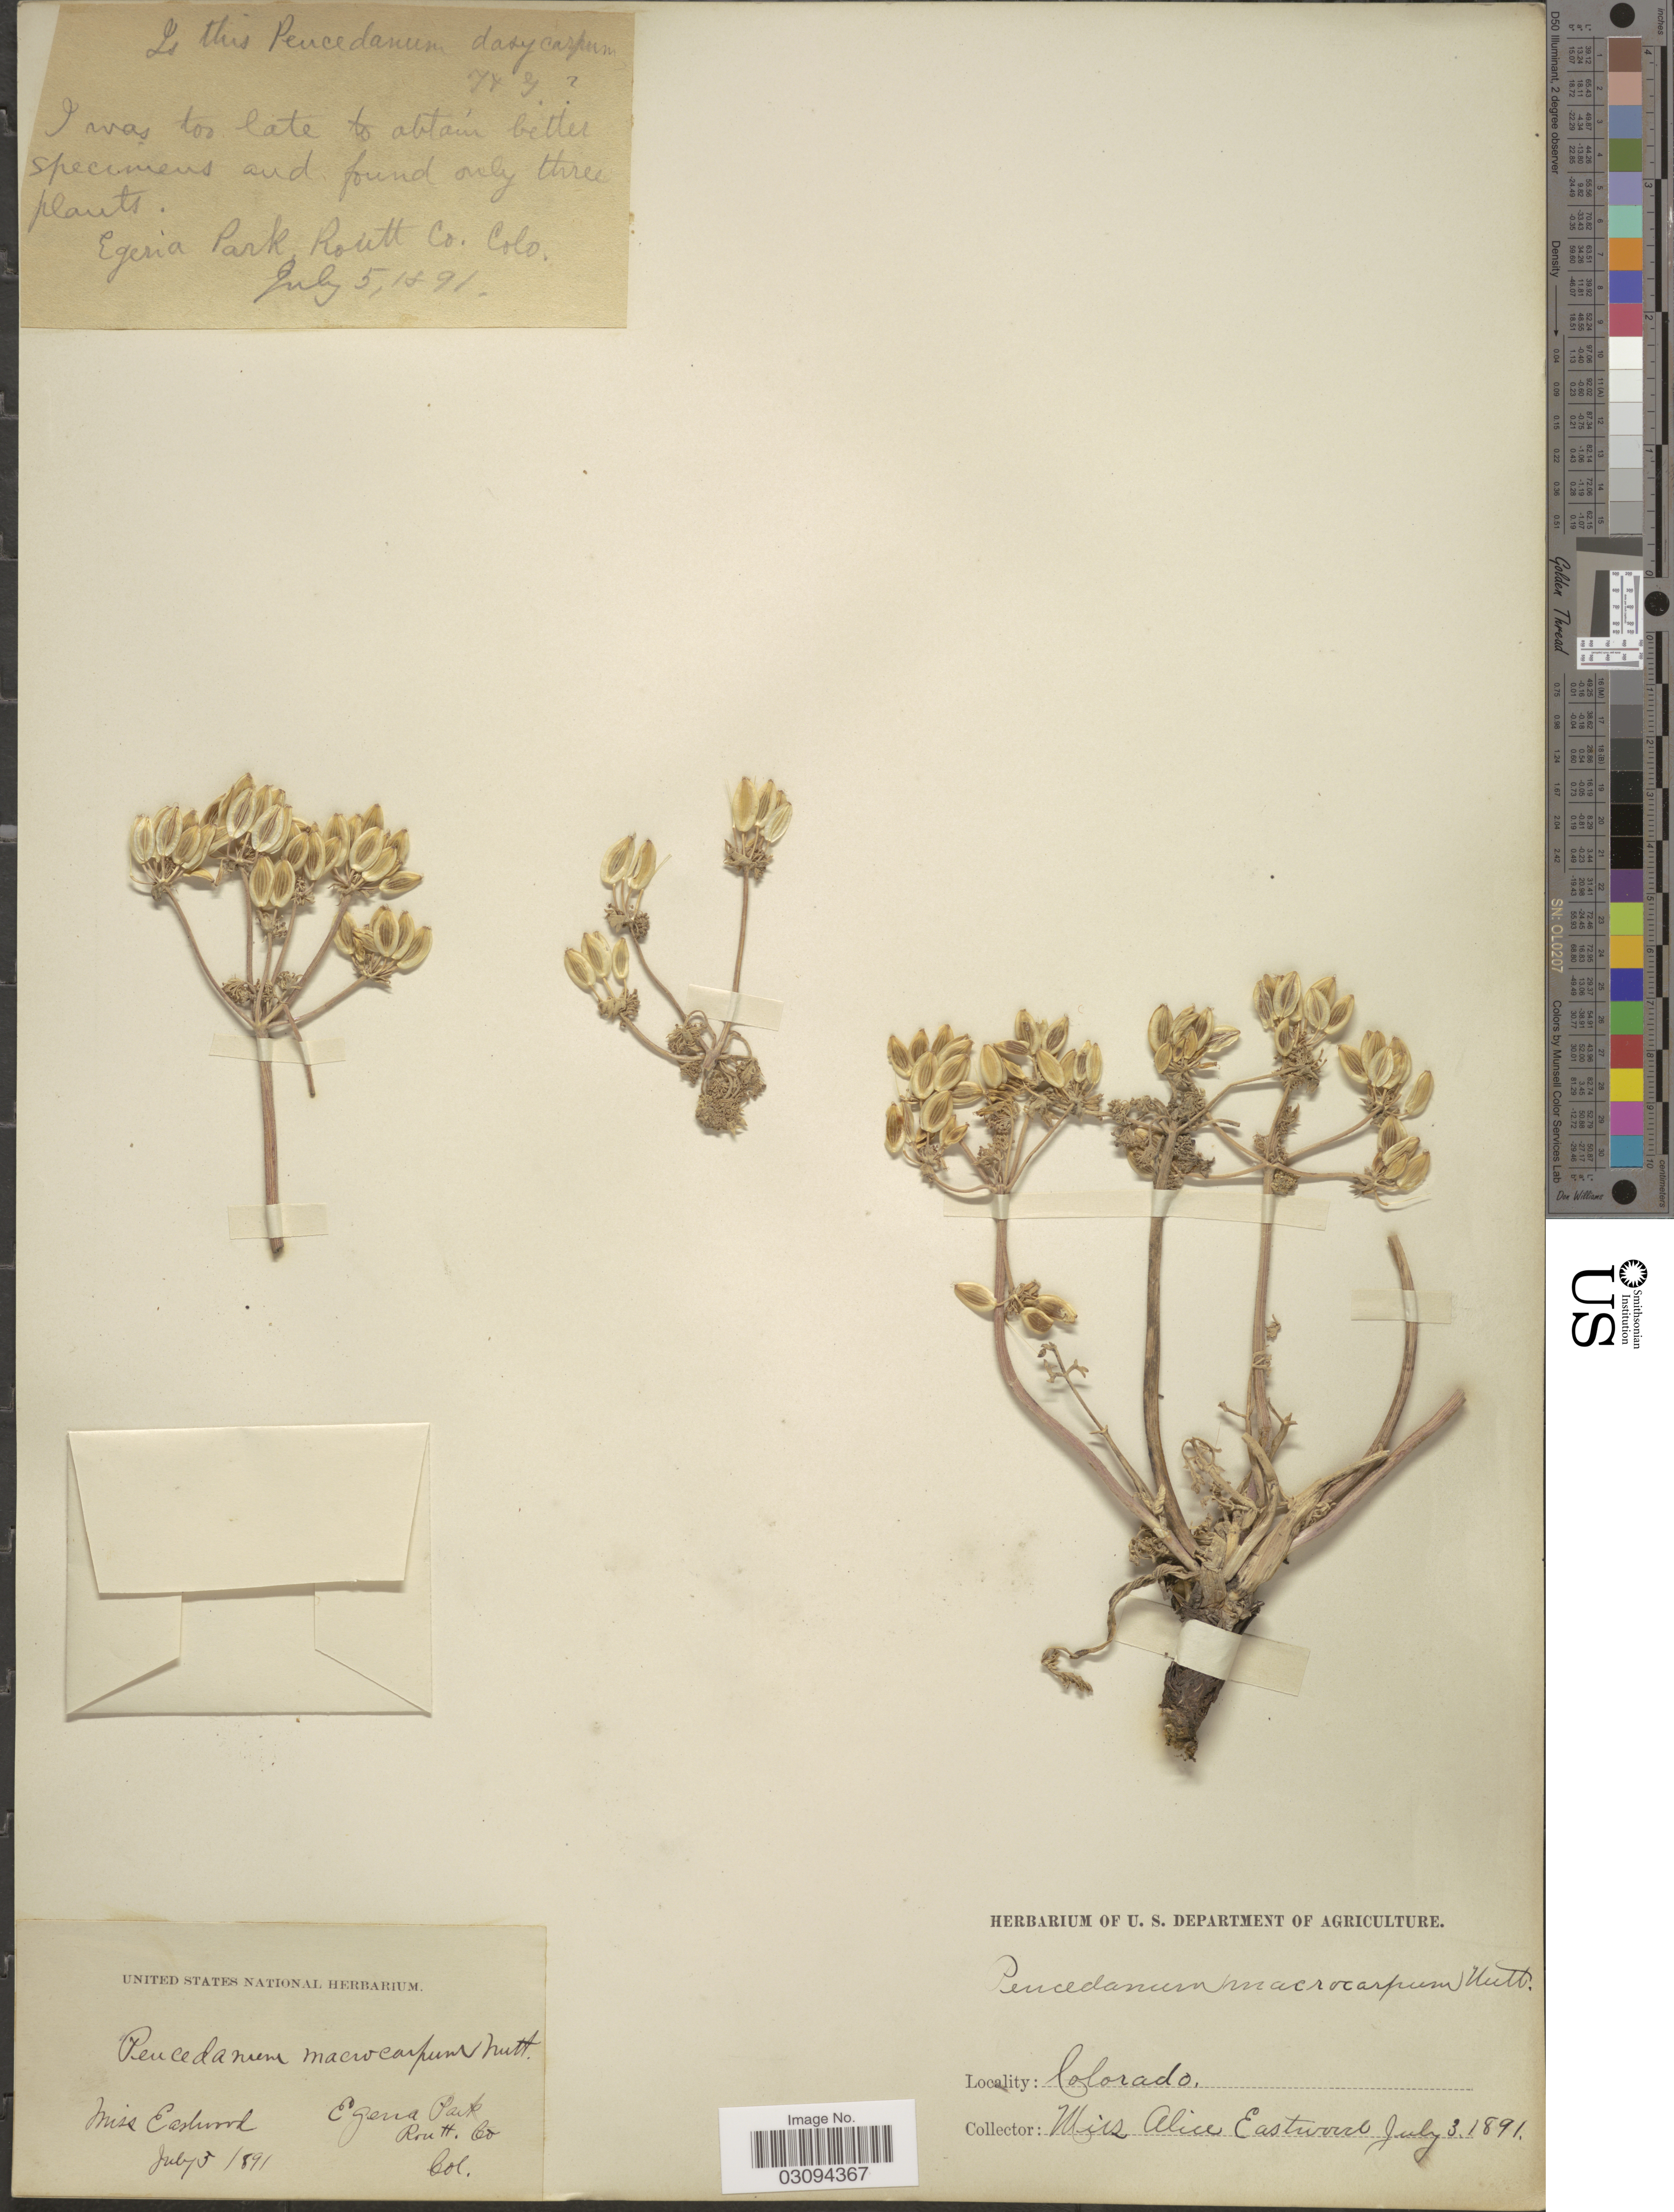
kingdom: Plantae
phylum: Tracheophyta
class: Magnoliopsida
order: Apiales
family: Apiaceae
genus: Lomatium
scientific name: Lomatium macrocarpum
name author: (Hook. et al.) J.M. Coult. & Rose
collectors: A. Eastwood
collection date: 1891-07-03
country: United States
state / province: Colorado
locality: Egena Park. Routt Co.